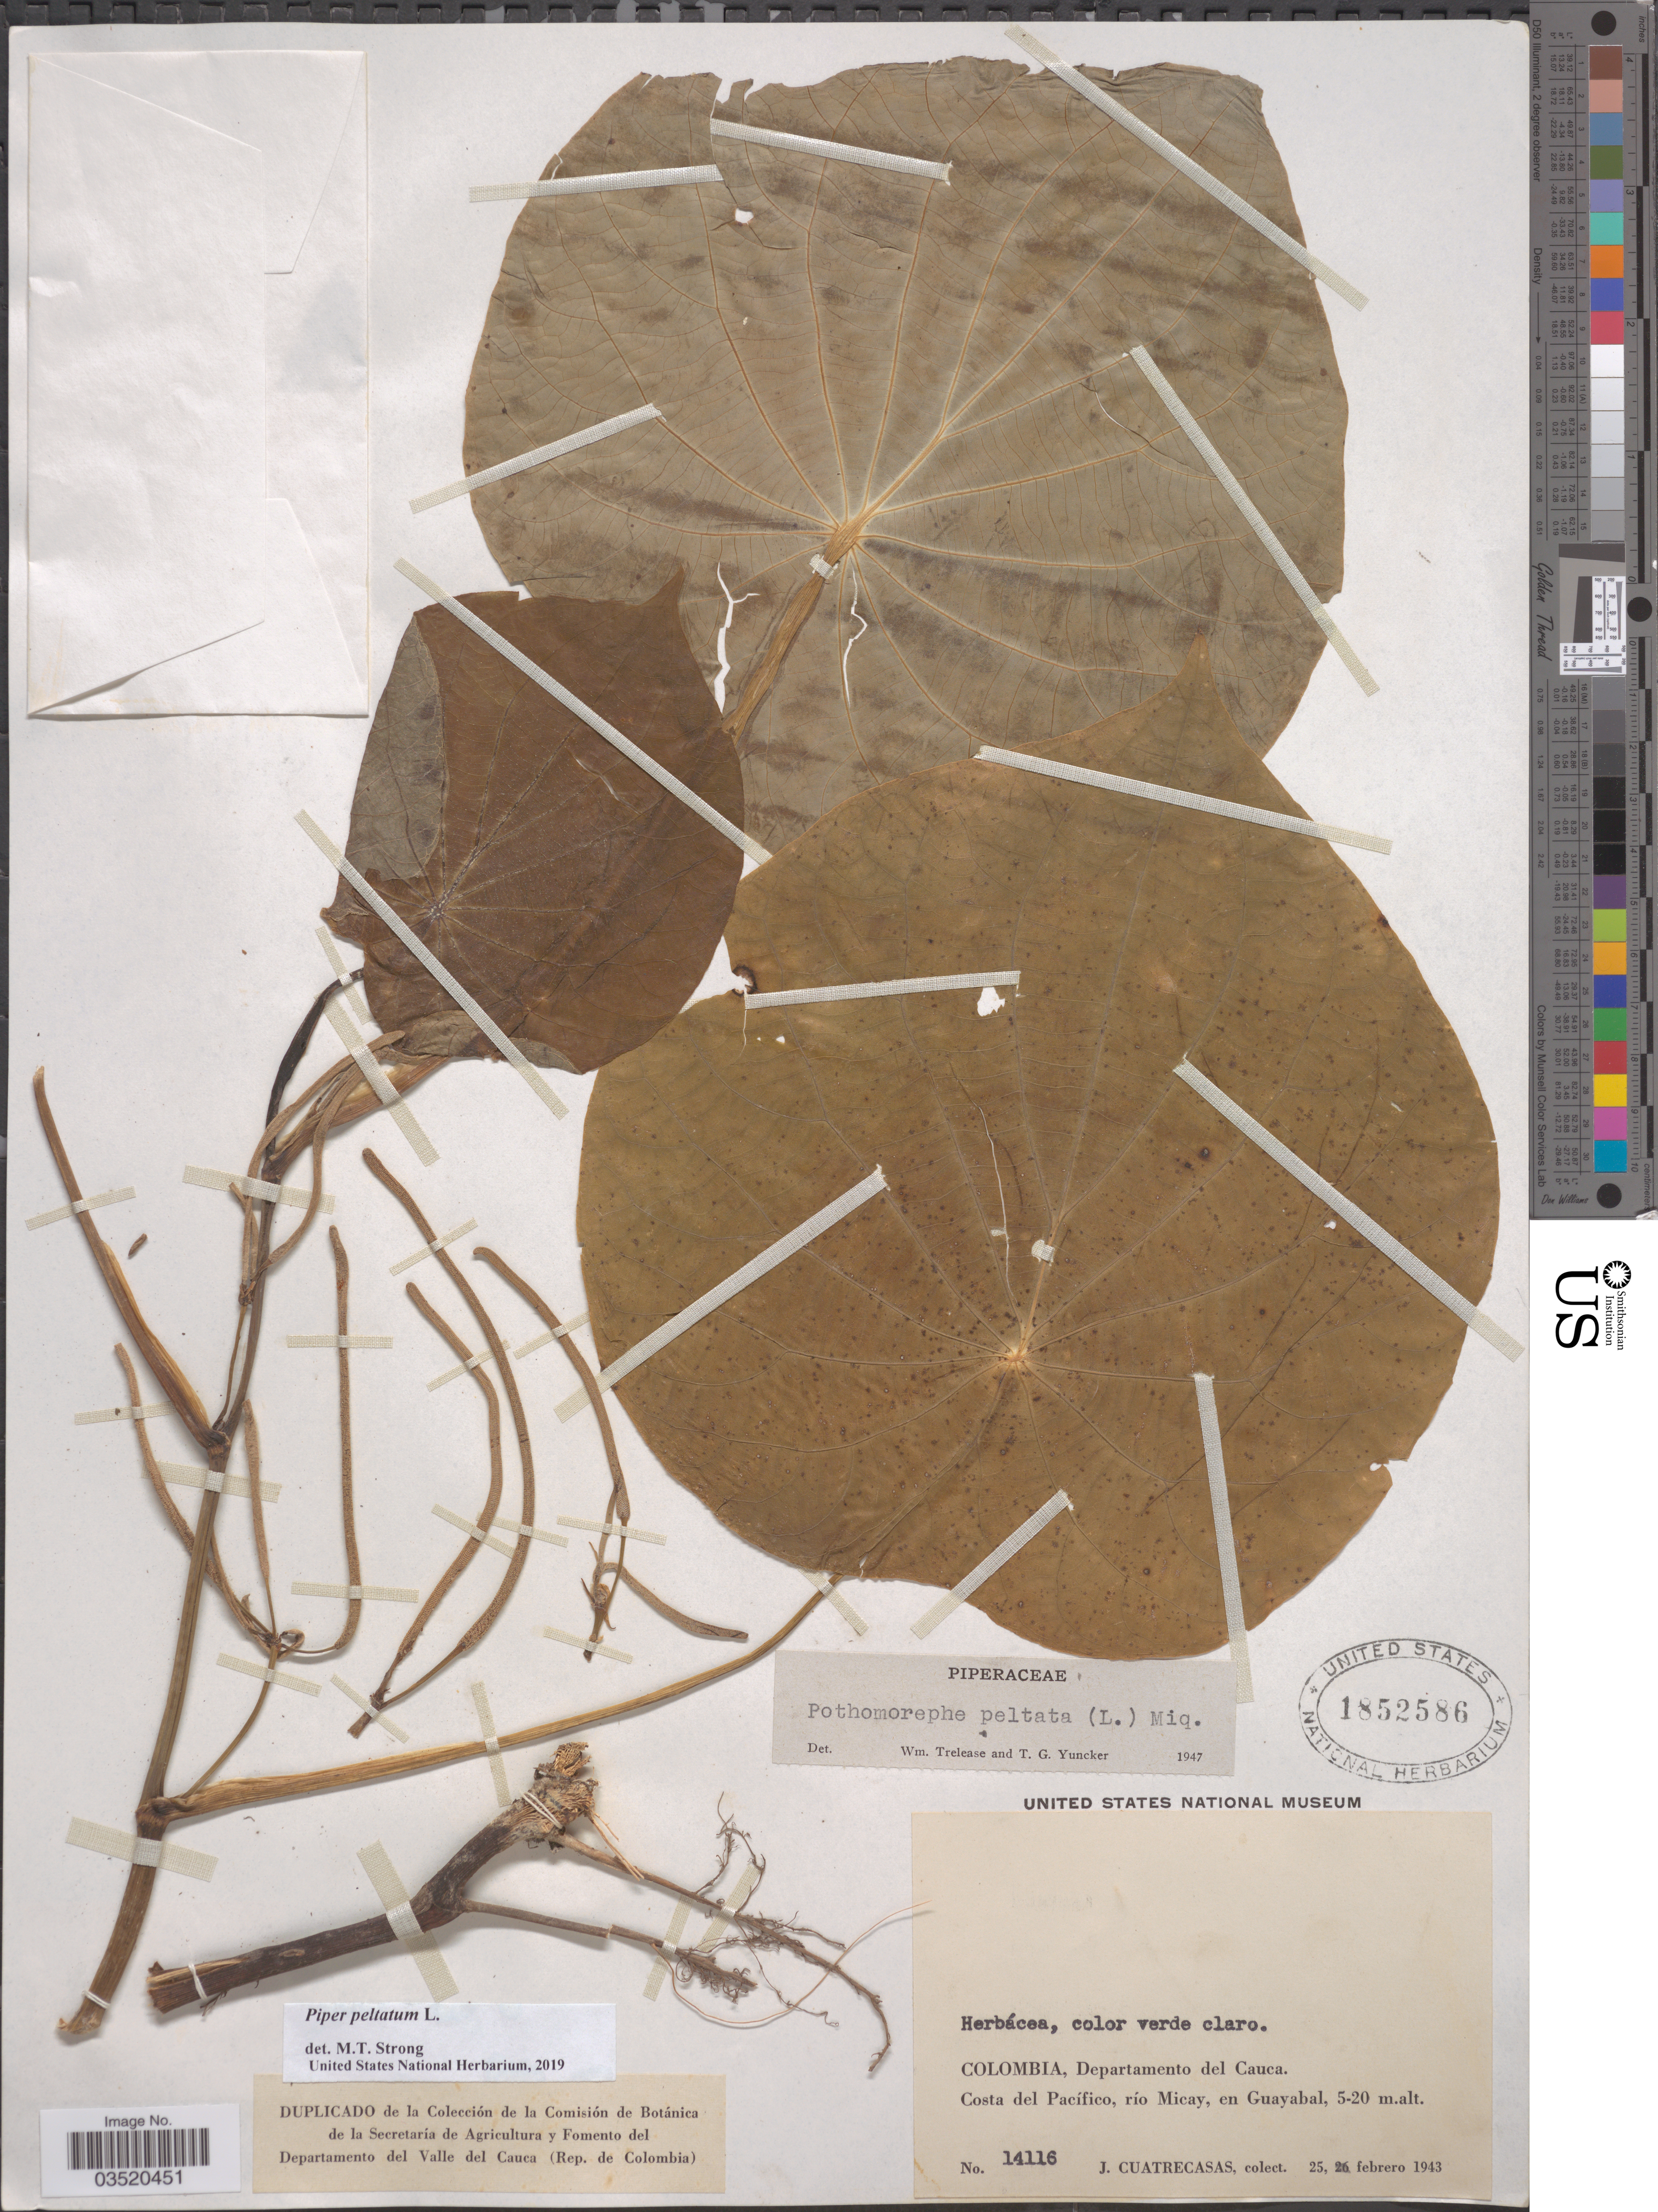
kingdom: Plantae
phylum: Tracheophyta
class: Magnoliopsida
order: Piperales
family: Piperaceae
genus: Piper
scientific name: Piper peltatum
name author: L.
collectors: J. Cuatrecasas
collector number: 14116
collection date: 1943-02-25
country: Colombia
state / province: Cauca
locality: Departamento del Cauca. Costa del Pacífico, río Micay, en Guayabal.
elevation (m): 5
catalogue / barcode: US 1852586